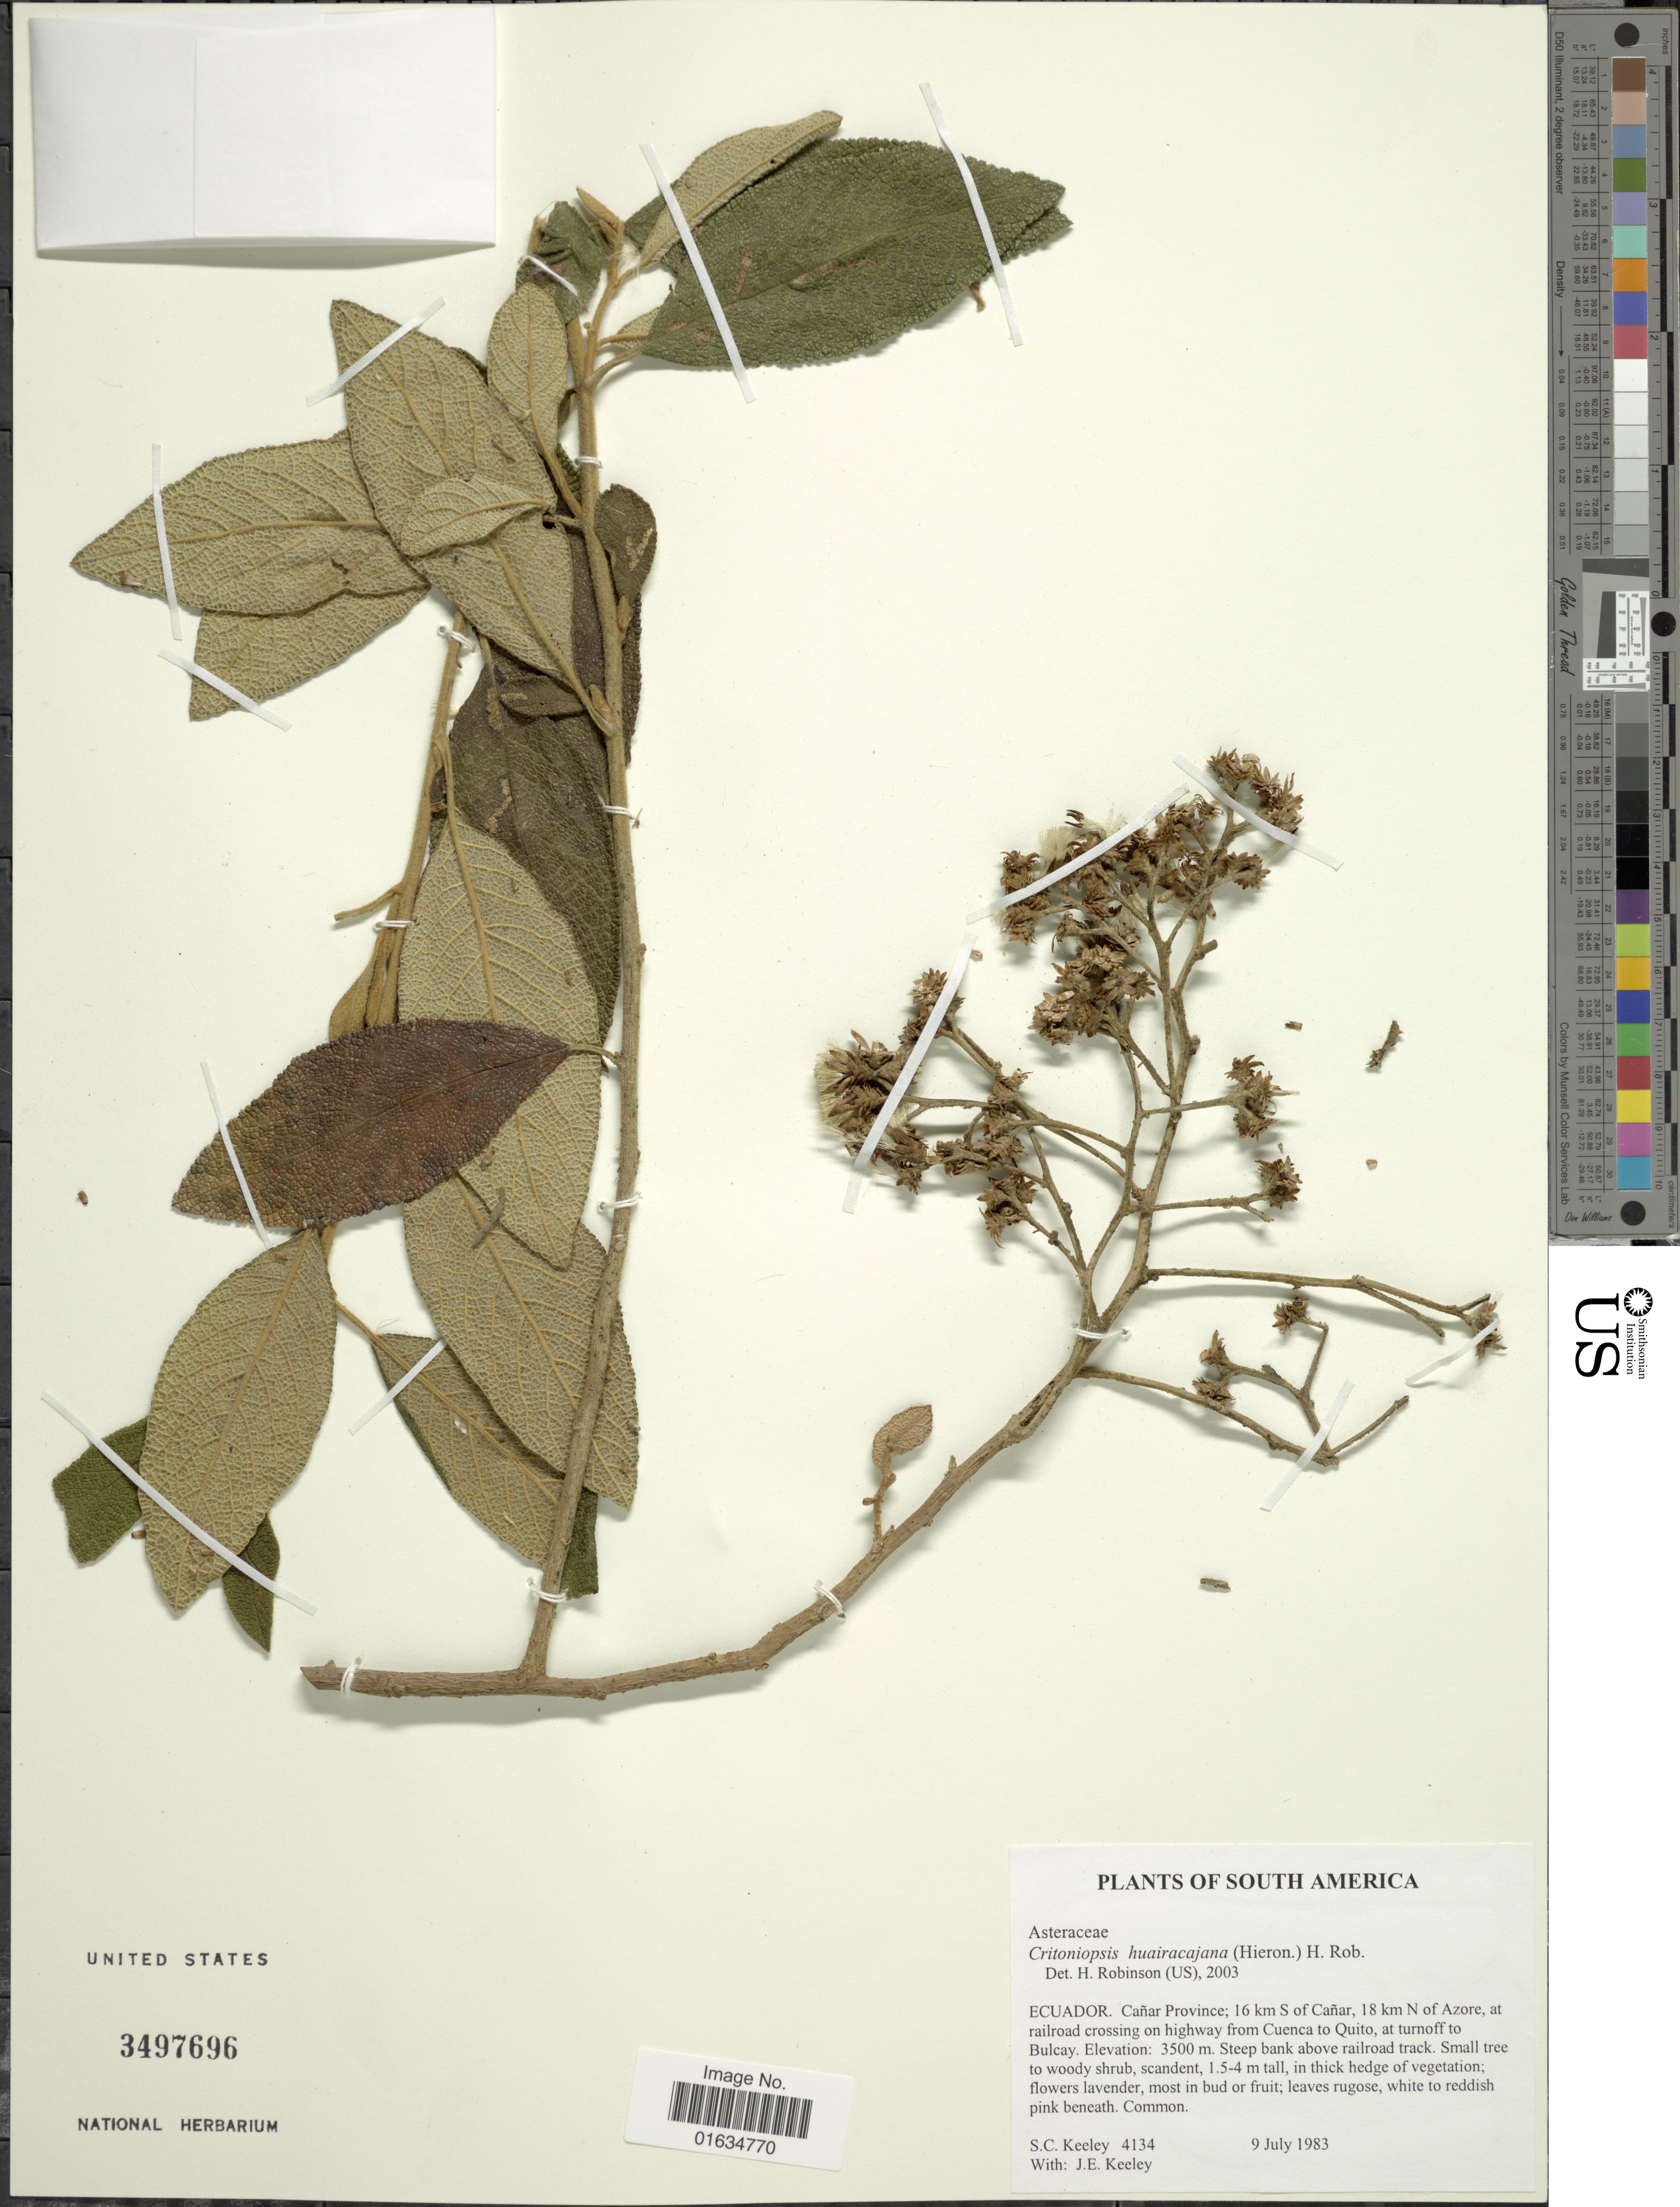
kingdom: Plantae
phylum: Tracheophyta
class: Magnoliopsida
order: Asterales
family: Asteraceae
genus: Critoniopsis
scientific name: Critoniopsis huairacajana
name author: (Hieron.) H. Rob.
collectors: S. C. Keeley & J. E. Keeley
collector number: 4134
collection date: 1983-07-09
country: Ecuador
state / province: Cañar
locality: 16 km S of Cañar, 18 km N of Azore, at railroad crossing on highway from Cuenca to Quito, at turnoff to Bulcay, steep bank above railroad track.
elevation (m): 3500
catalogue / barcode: US 3497696